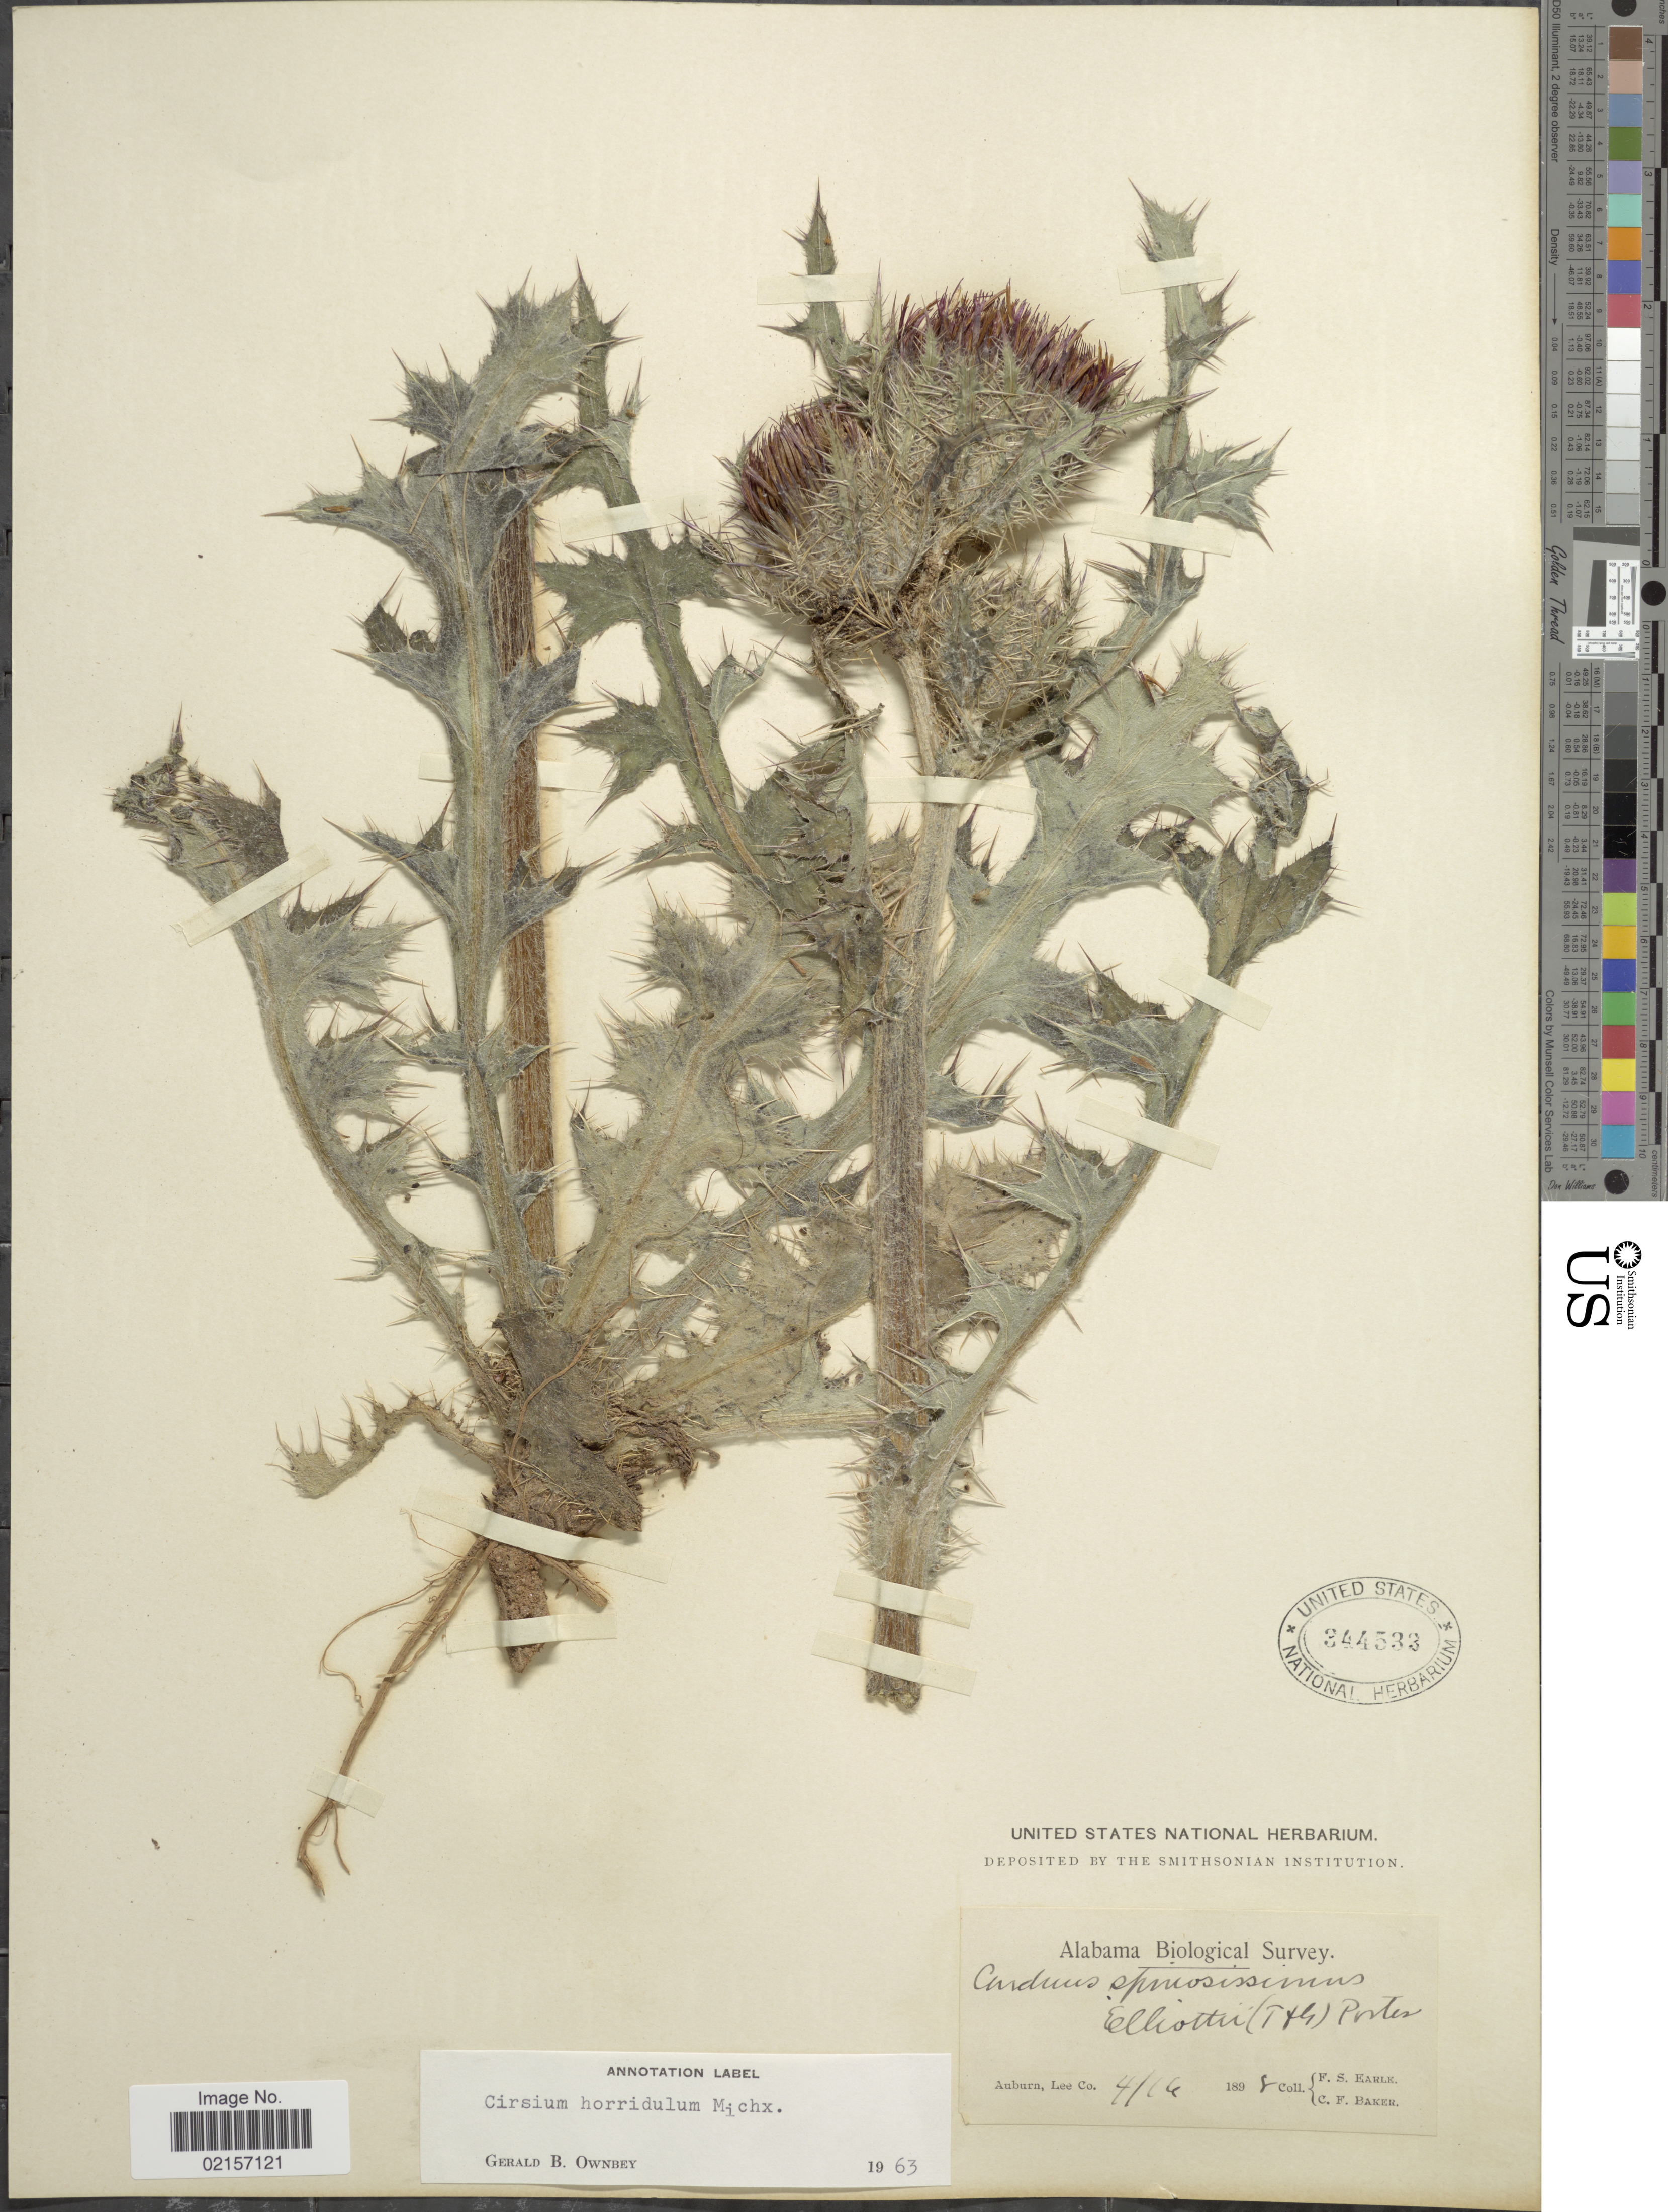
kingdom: Plantae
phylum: Tracheophyta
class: Magnoliopsida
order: Asterales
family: Asteraceae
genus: Cirsium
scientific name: Cirsium horridulum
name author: Michx.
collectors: F. S. Earle & C. F. Baker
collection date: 1898-04-16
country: United States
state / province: Alabama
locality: Auburn, Lee Co.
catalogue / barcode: US 344533